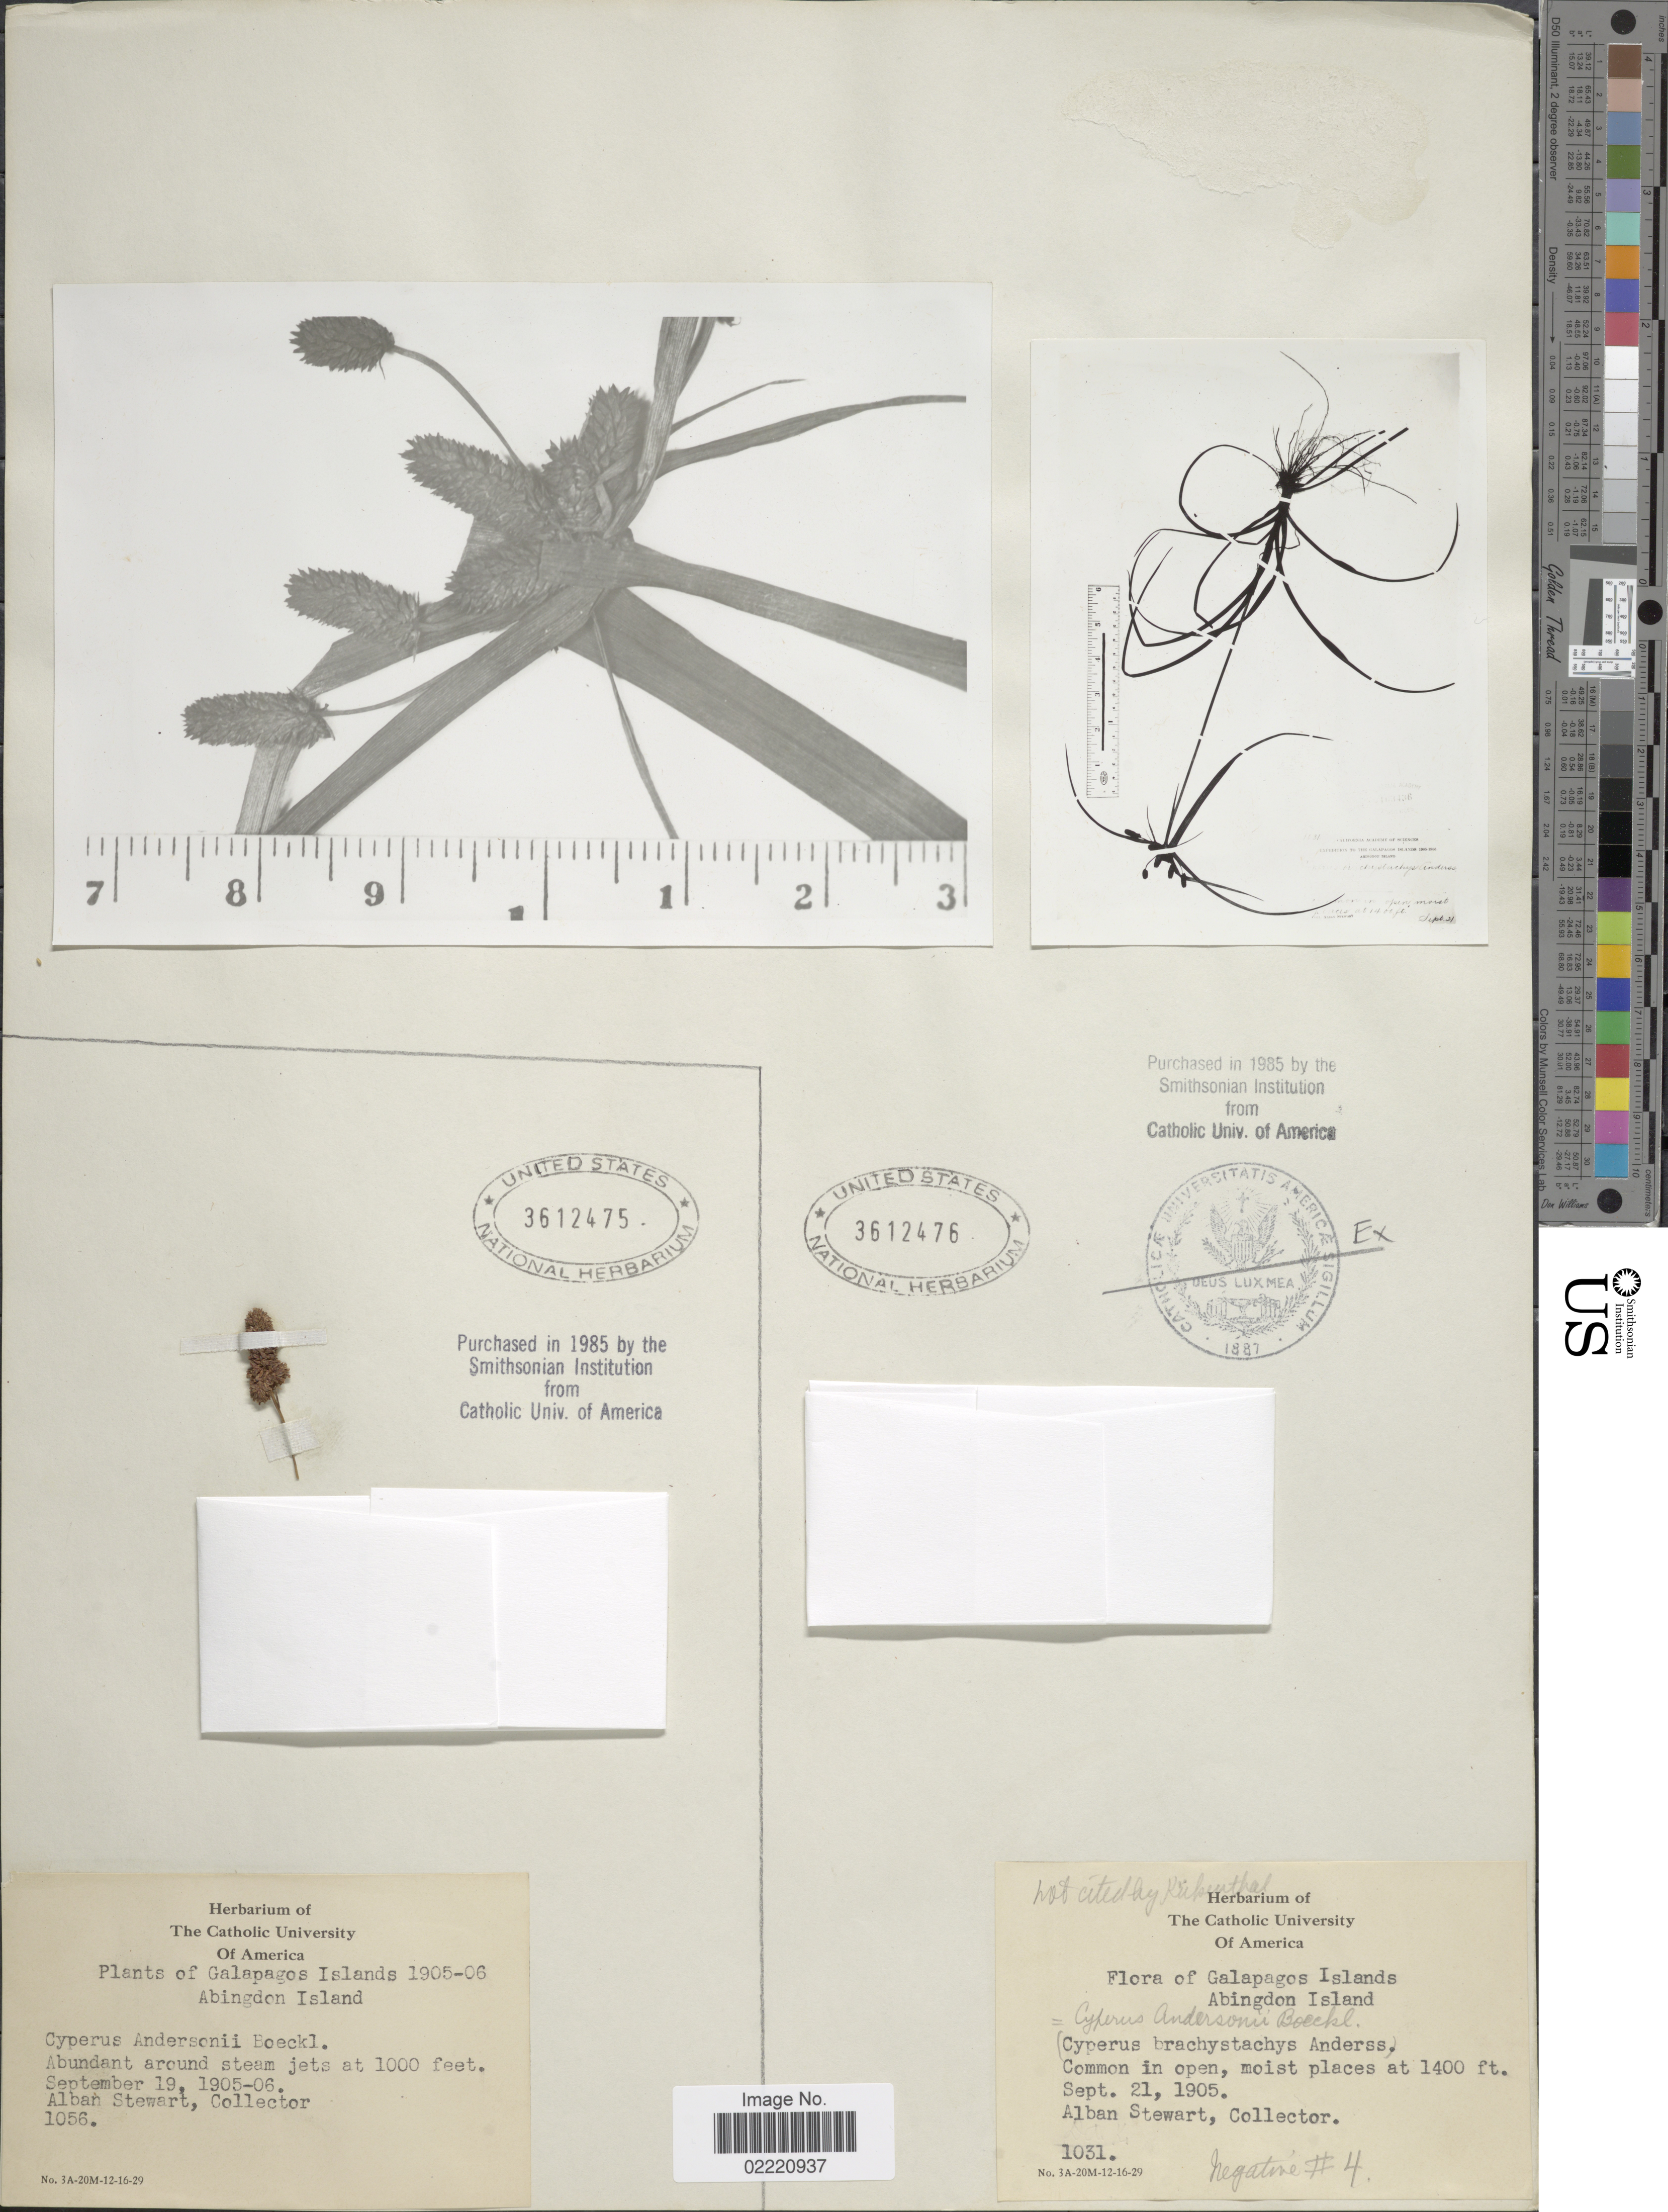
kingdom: Plantae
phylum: Tracheophyta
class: Liliopsida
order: Poales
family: Cyperaceae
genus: Cyperus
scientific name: Cyperus anderssonii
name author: Boeckeler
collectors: A. Stewart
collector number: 1056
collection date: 1905-09-19/1906-09-19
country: Ecuador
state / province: Colón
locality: Galapagos Islands, Abingdon Islands, abundant around stream jets.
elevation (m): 305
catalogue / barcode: US 3612475